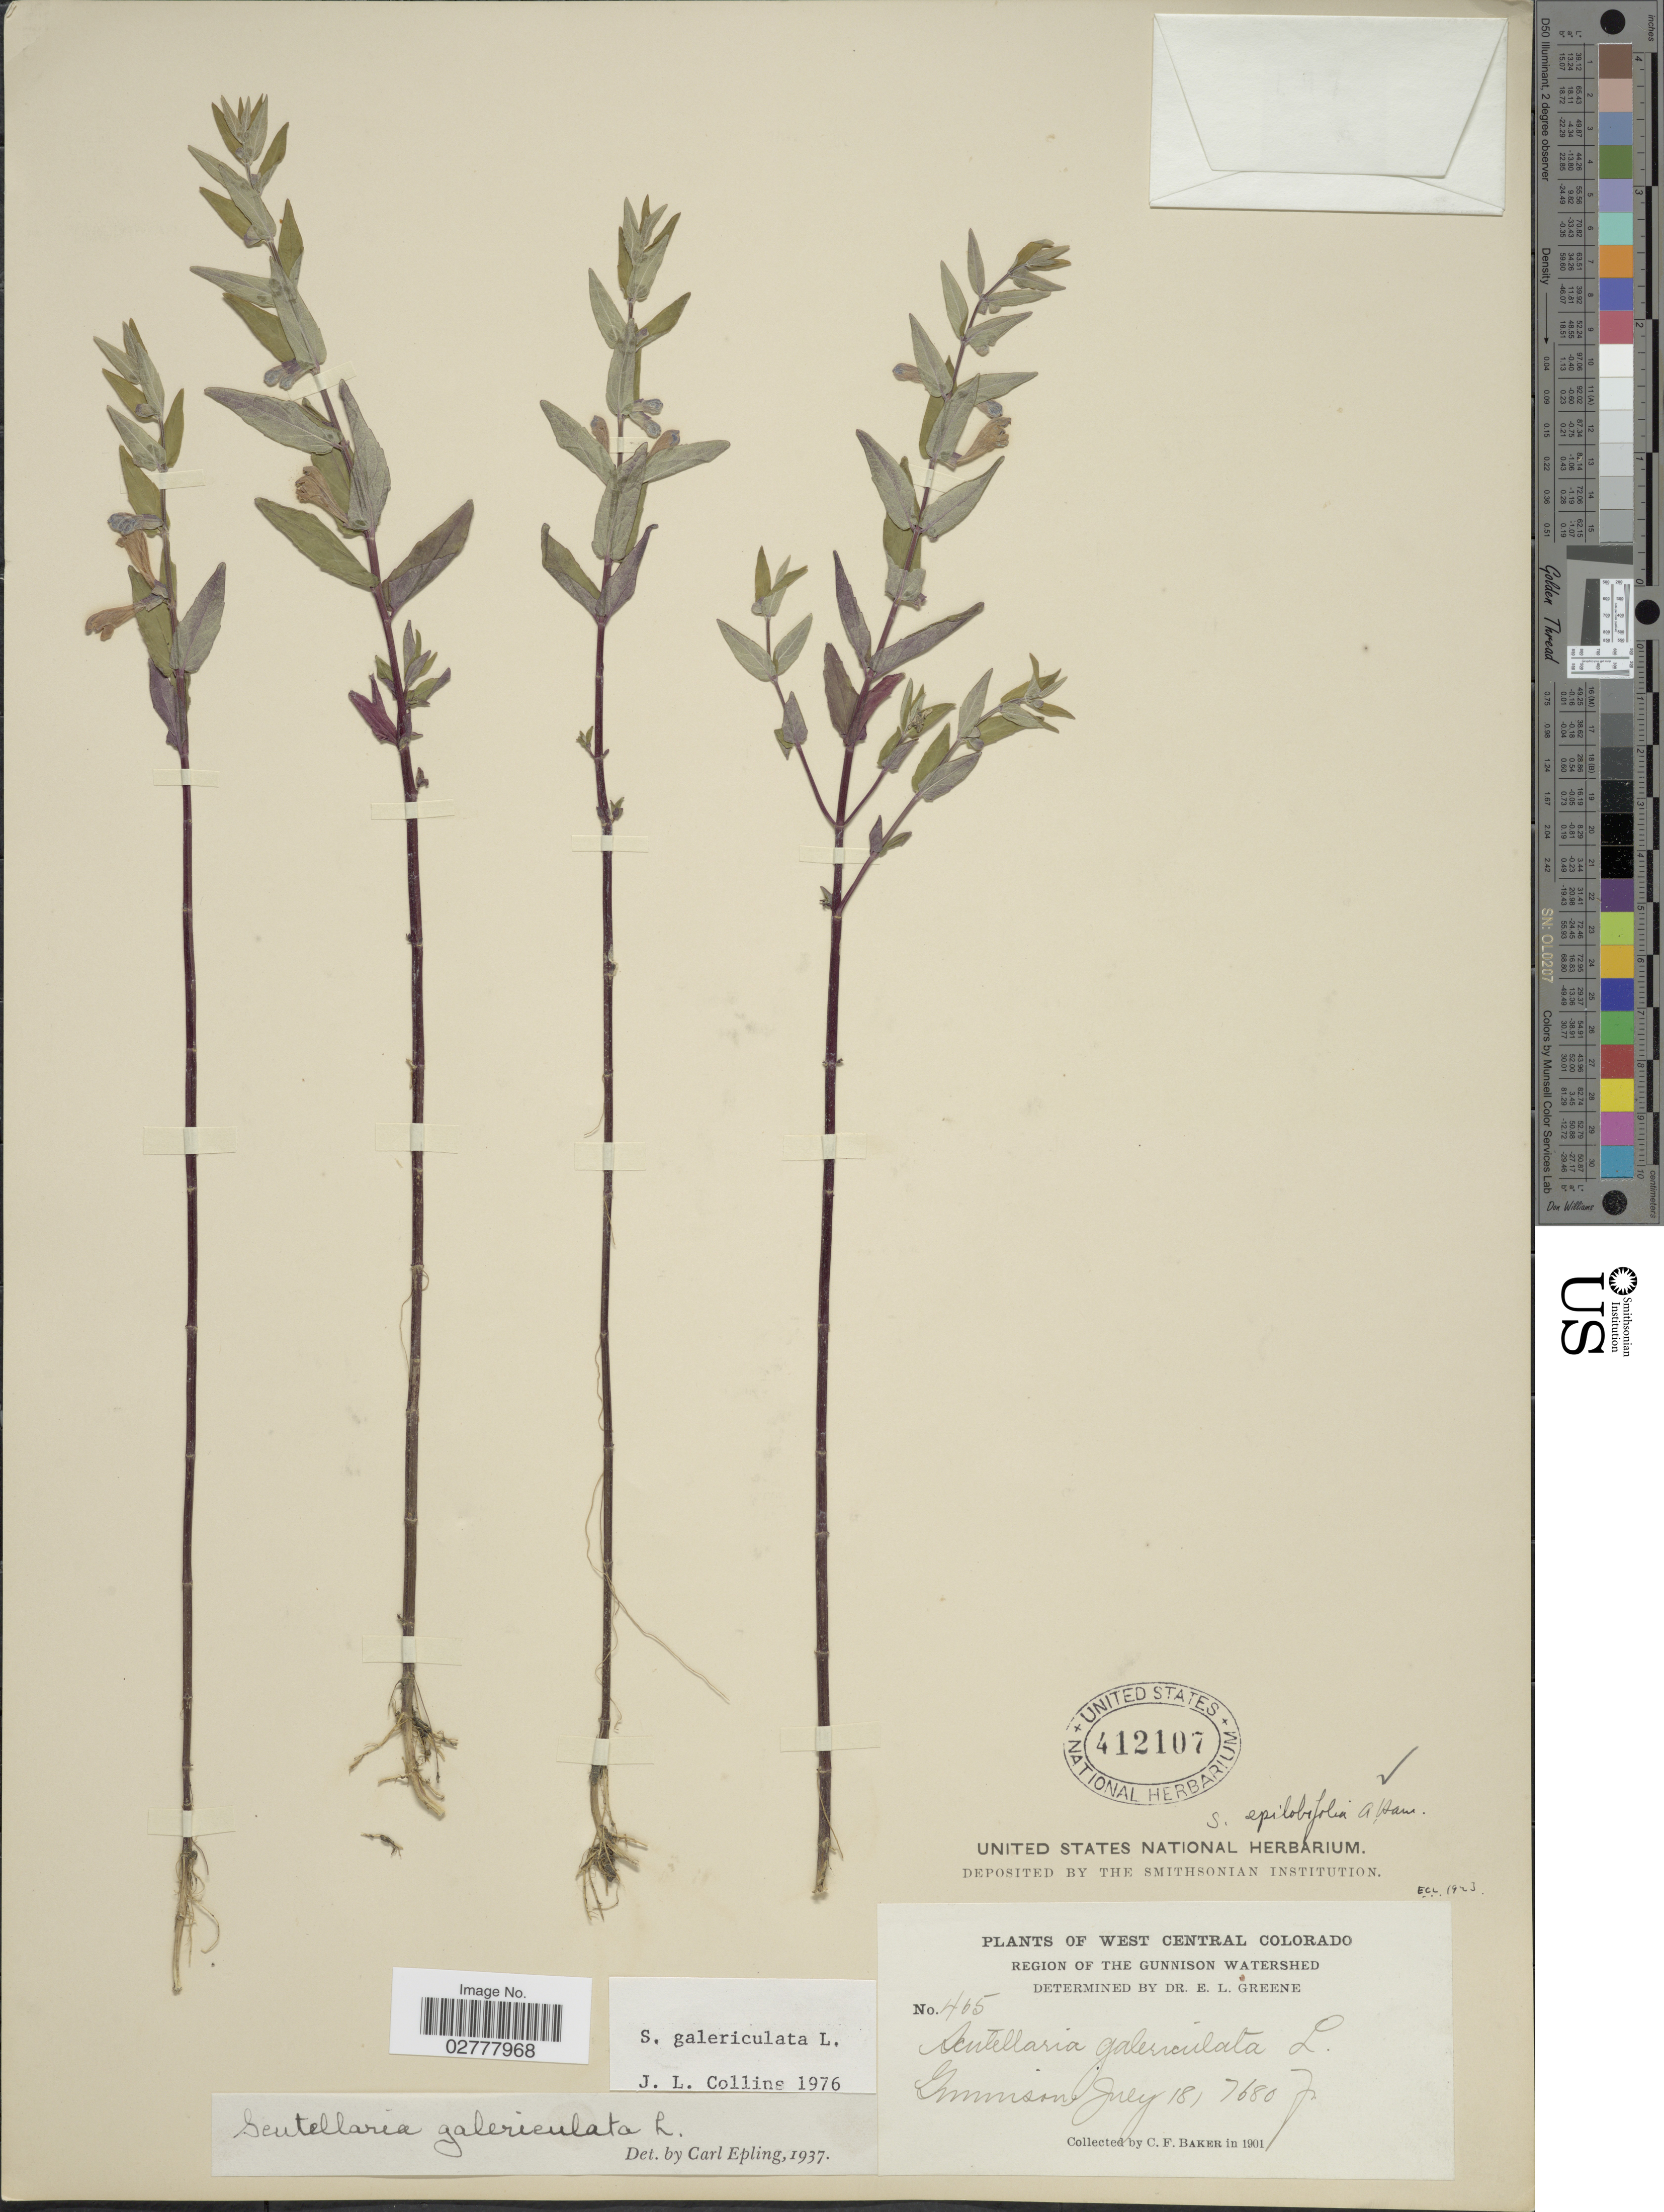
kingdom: Plantae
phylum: Tracheophyta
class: Magnoliopsida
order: Lamiales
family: Lamiaceae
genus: Scutellaria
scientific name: Scutellaria galericulata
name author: L.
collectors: C. F. Baker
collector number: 465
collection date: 1901-07-18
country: United States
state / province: Colorado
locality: West Central Colorado. Region of the Gunnison Watershed. Gunnison.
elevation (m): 2341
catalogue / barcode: US 412107